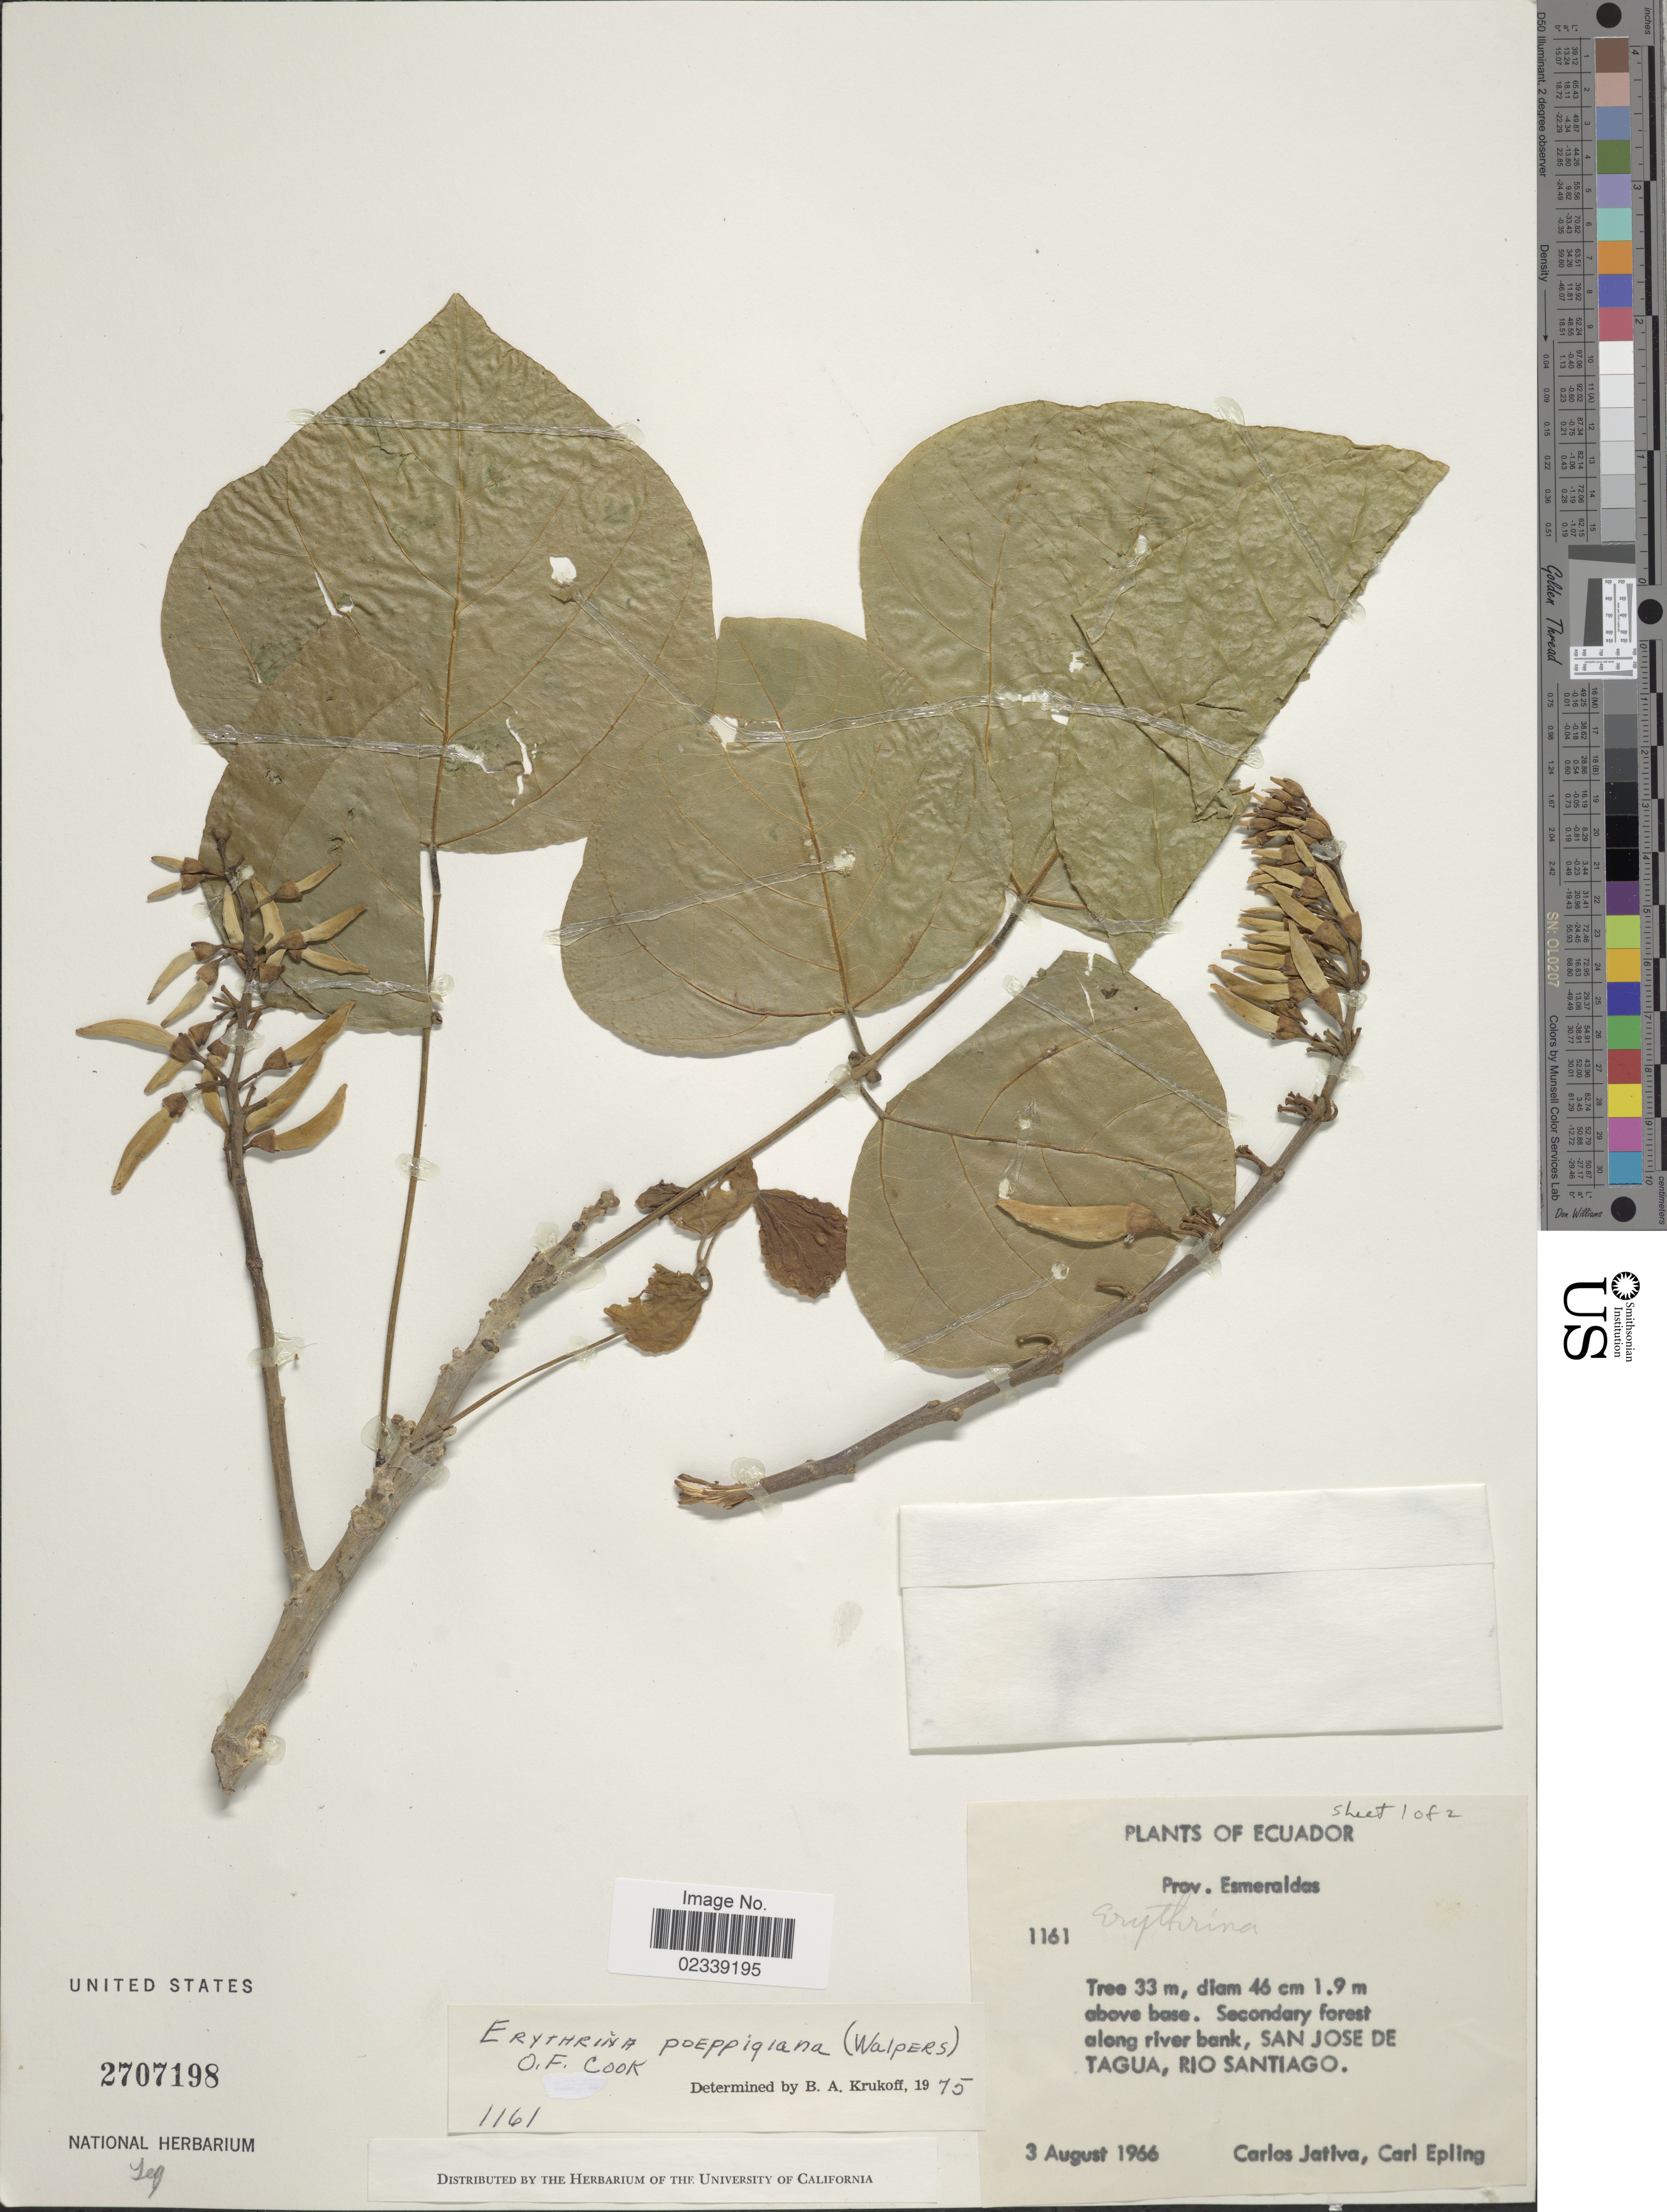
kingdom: Plantae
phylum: Tracheophyta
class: Magnoliopsida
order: Fabales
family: Fabaceae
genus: Erythrina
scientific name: Erythrina poeppigiana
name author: (Walp.) O.F. Cook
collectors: C. D. Játiva & C. C. Epling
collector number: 1161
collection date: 1966-08-03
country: Ecuador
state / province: Esmeraldas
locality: Along river bank, San Jose de Tagua, Rio Santiago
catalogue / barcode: US 2707198